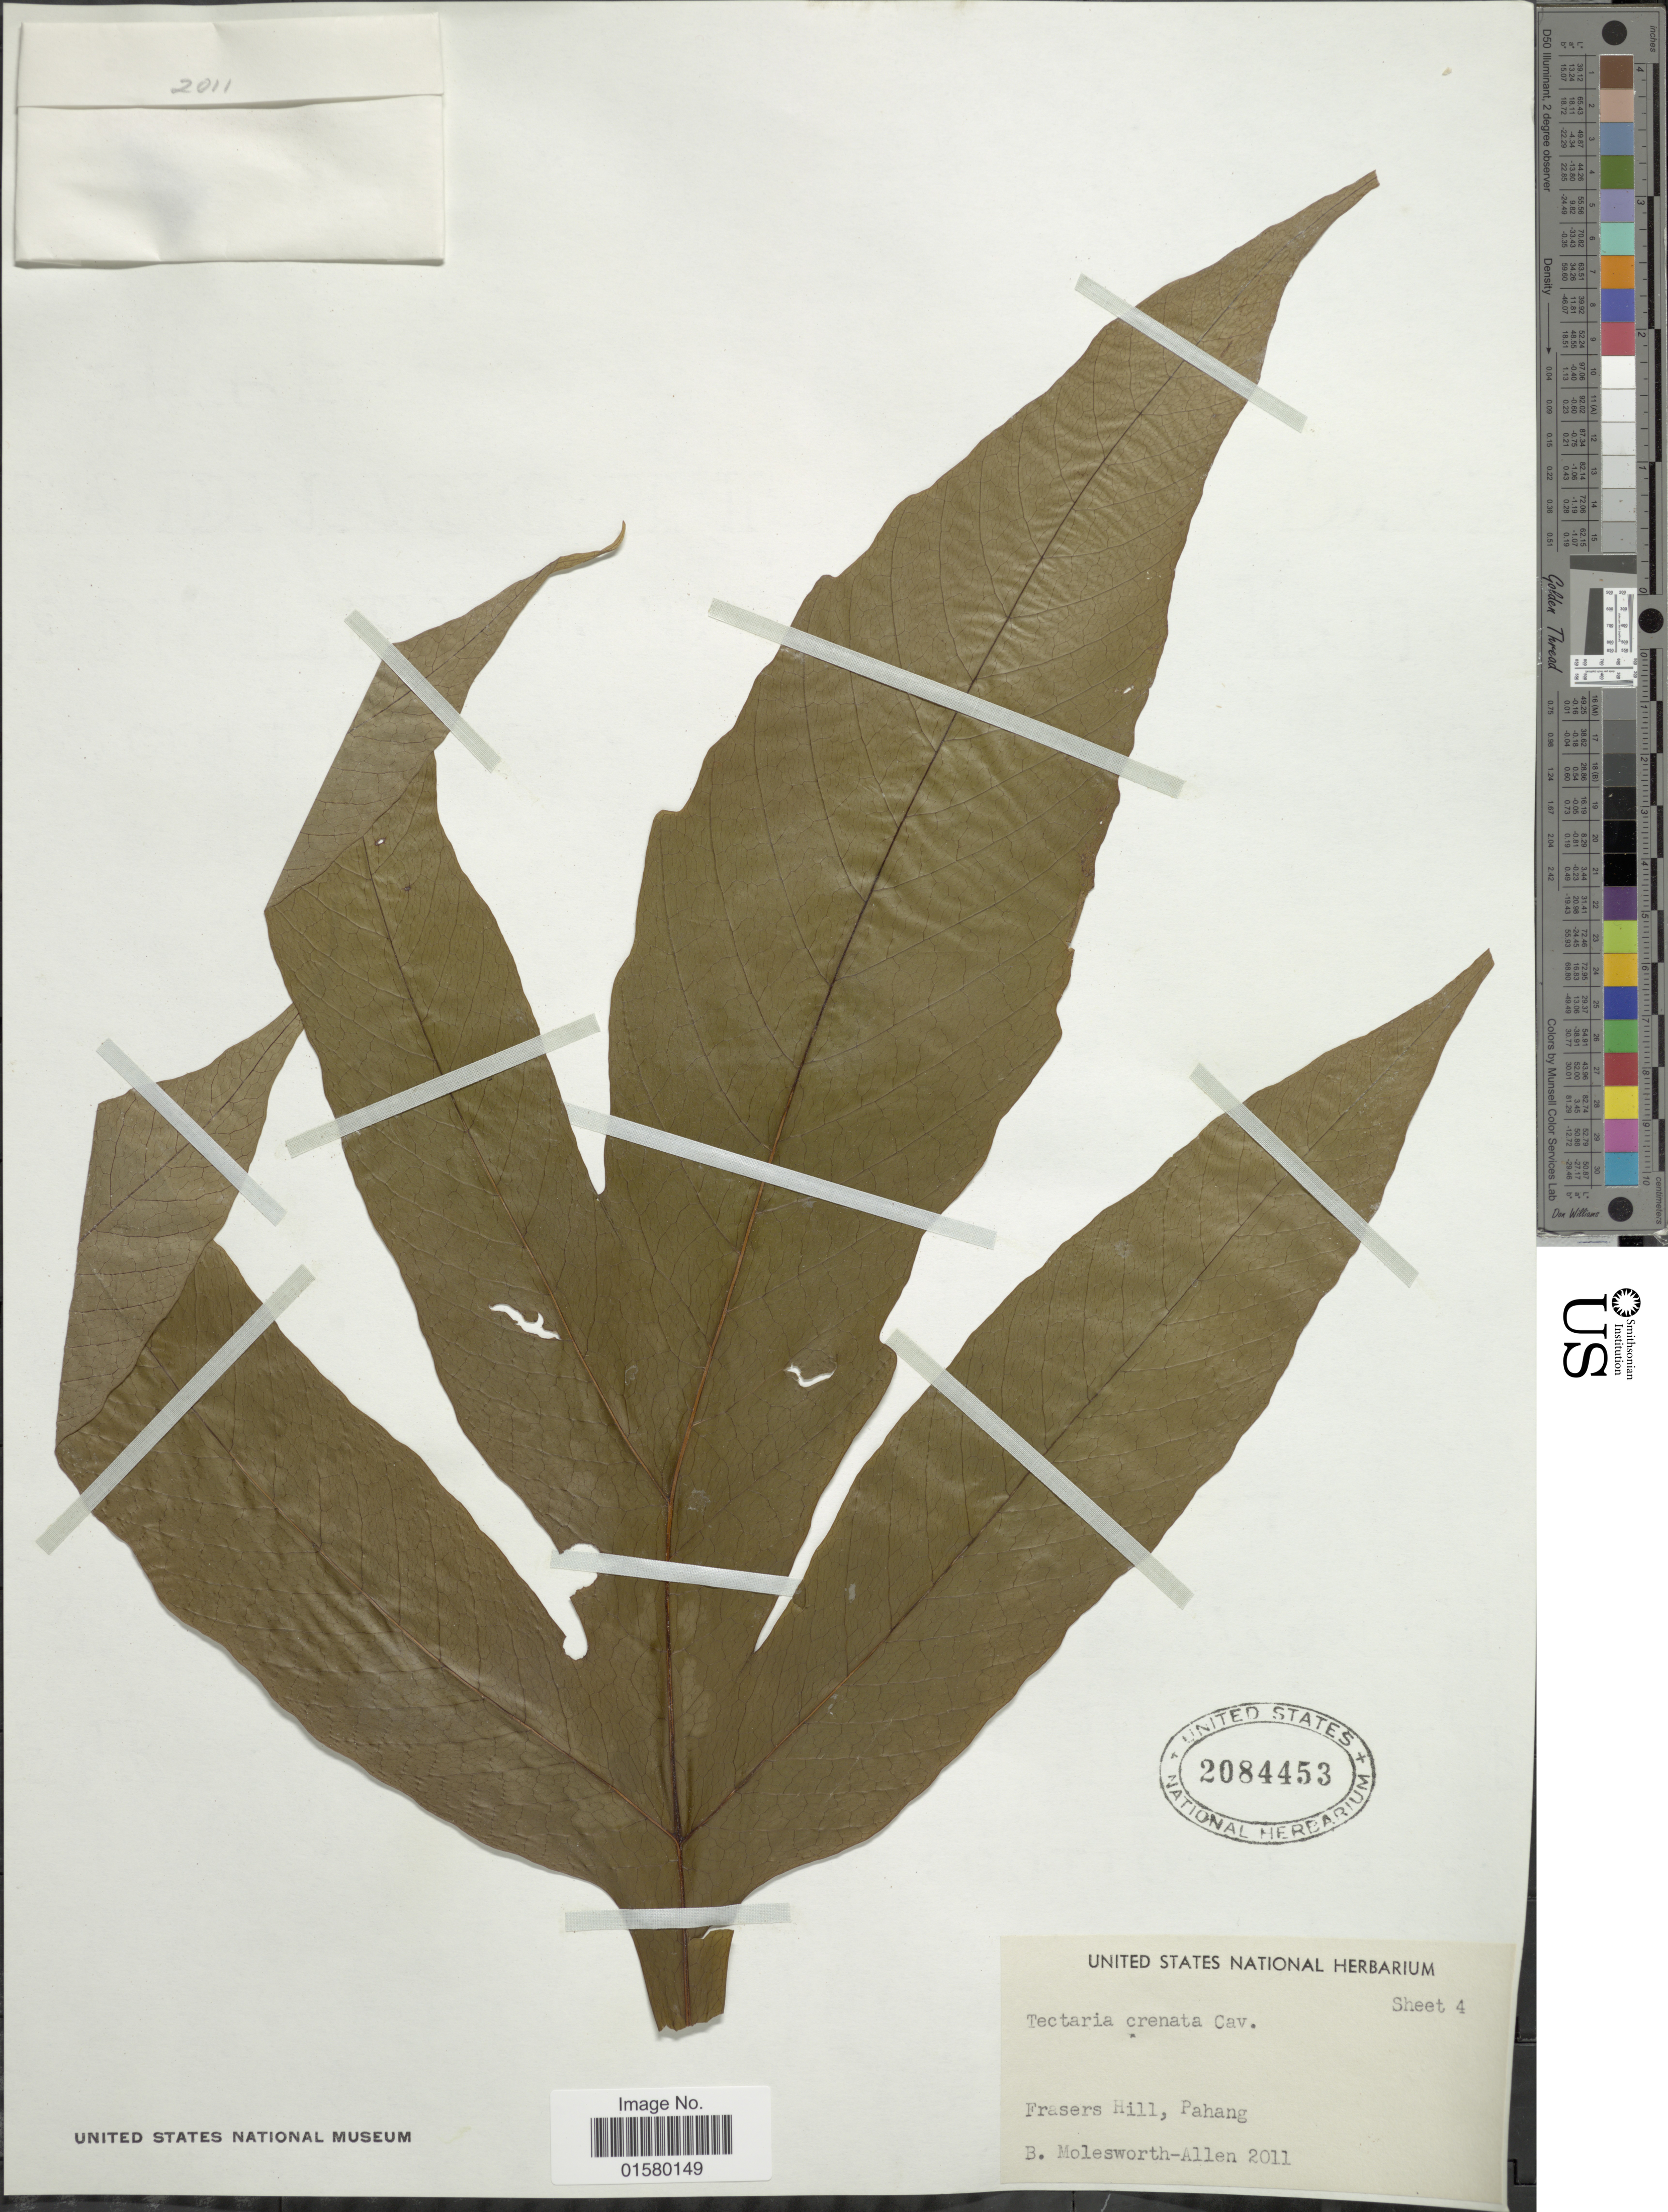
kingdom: Plantae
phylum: Tracheophyta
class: Polypodiopsida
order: Polypodiales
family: Tectariaceae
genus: Tectaria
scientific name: Tectaria crenata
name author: Cav.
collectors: B. E. G. Molesworth-Allen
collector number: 2011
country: Malaysia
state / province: Pahang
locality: Frasers Hill, Pahang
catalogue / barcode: US 2084453